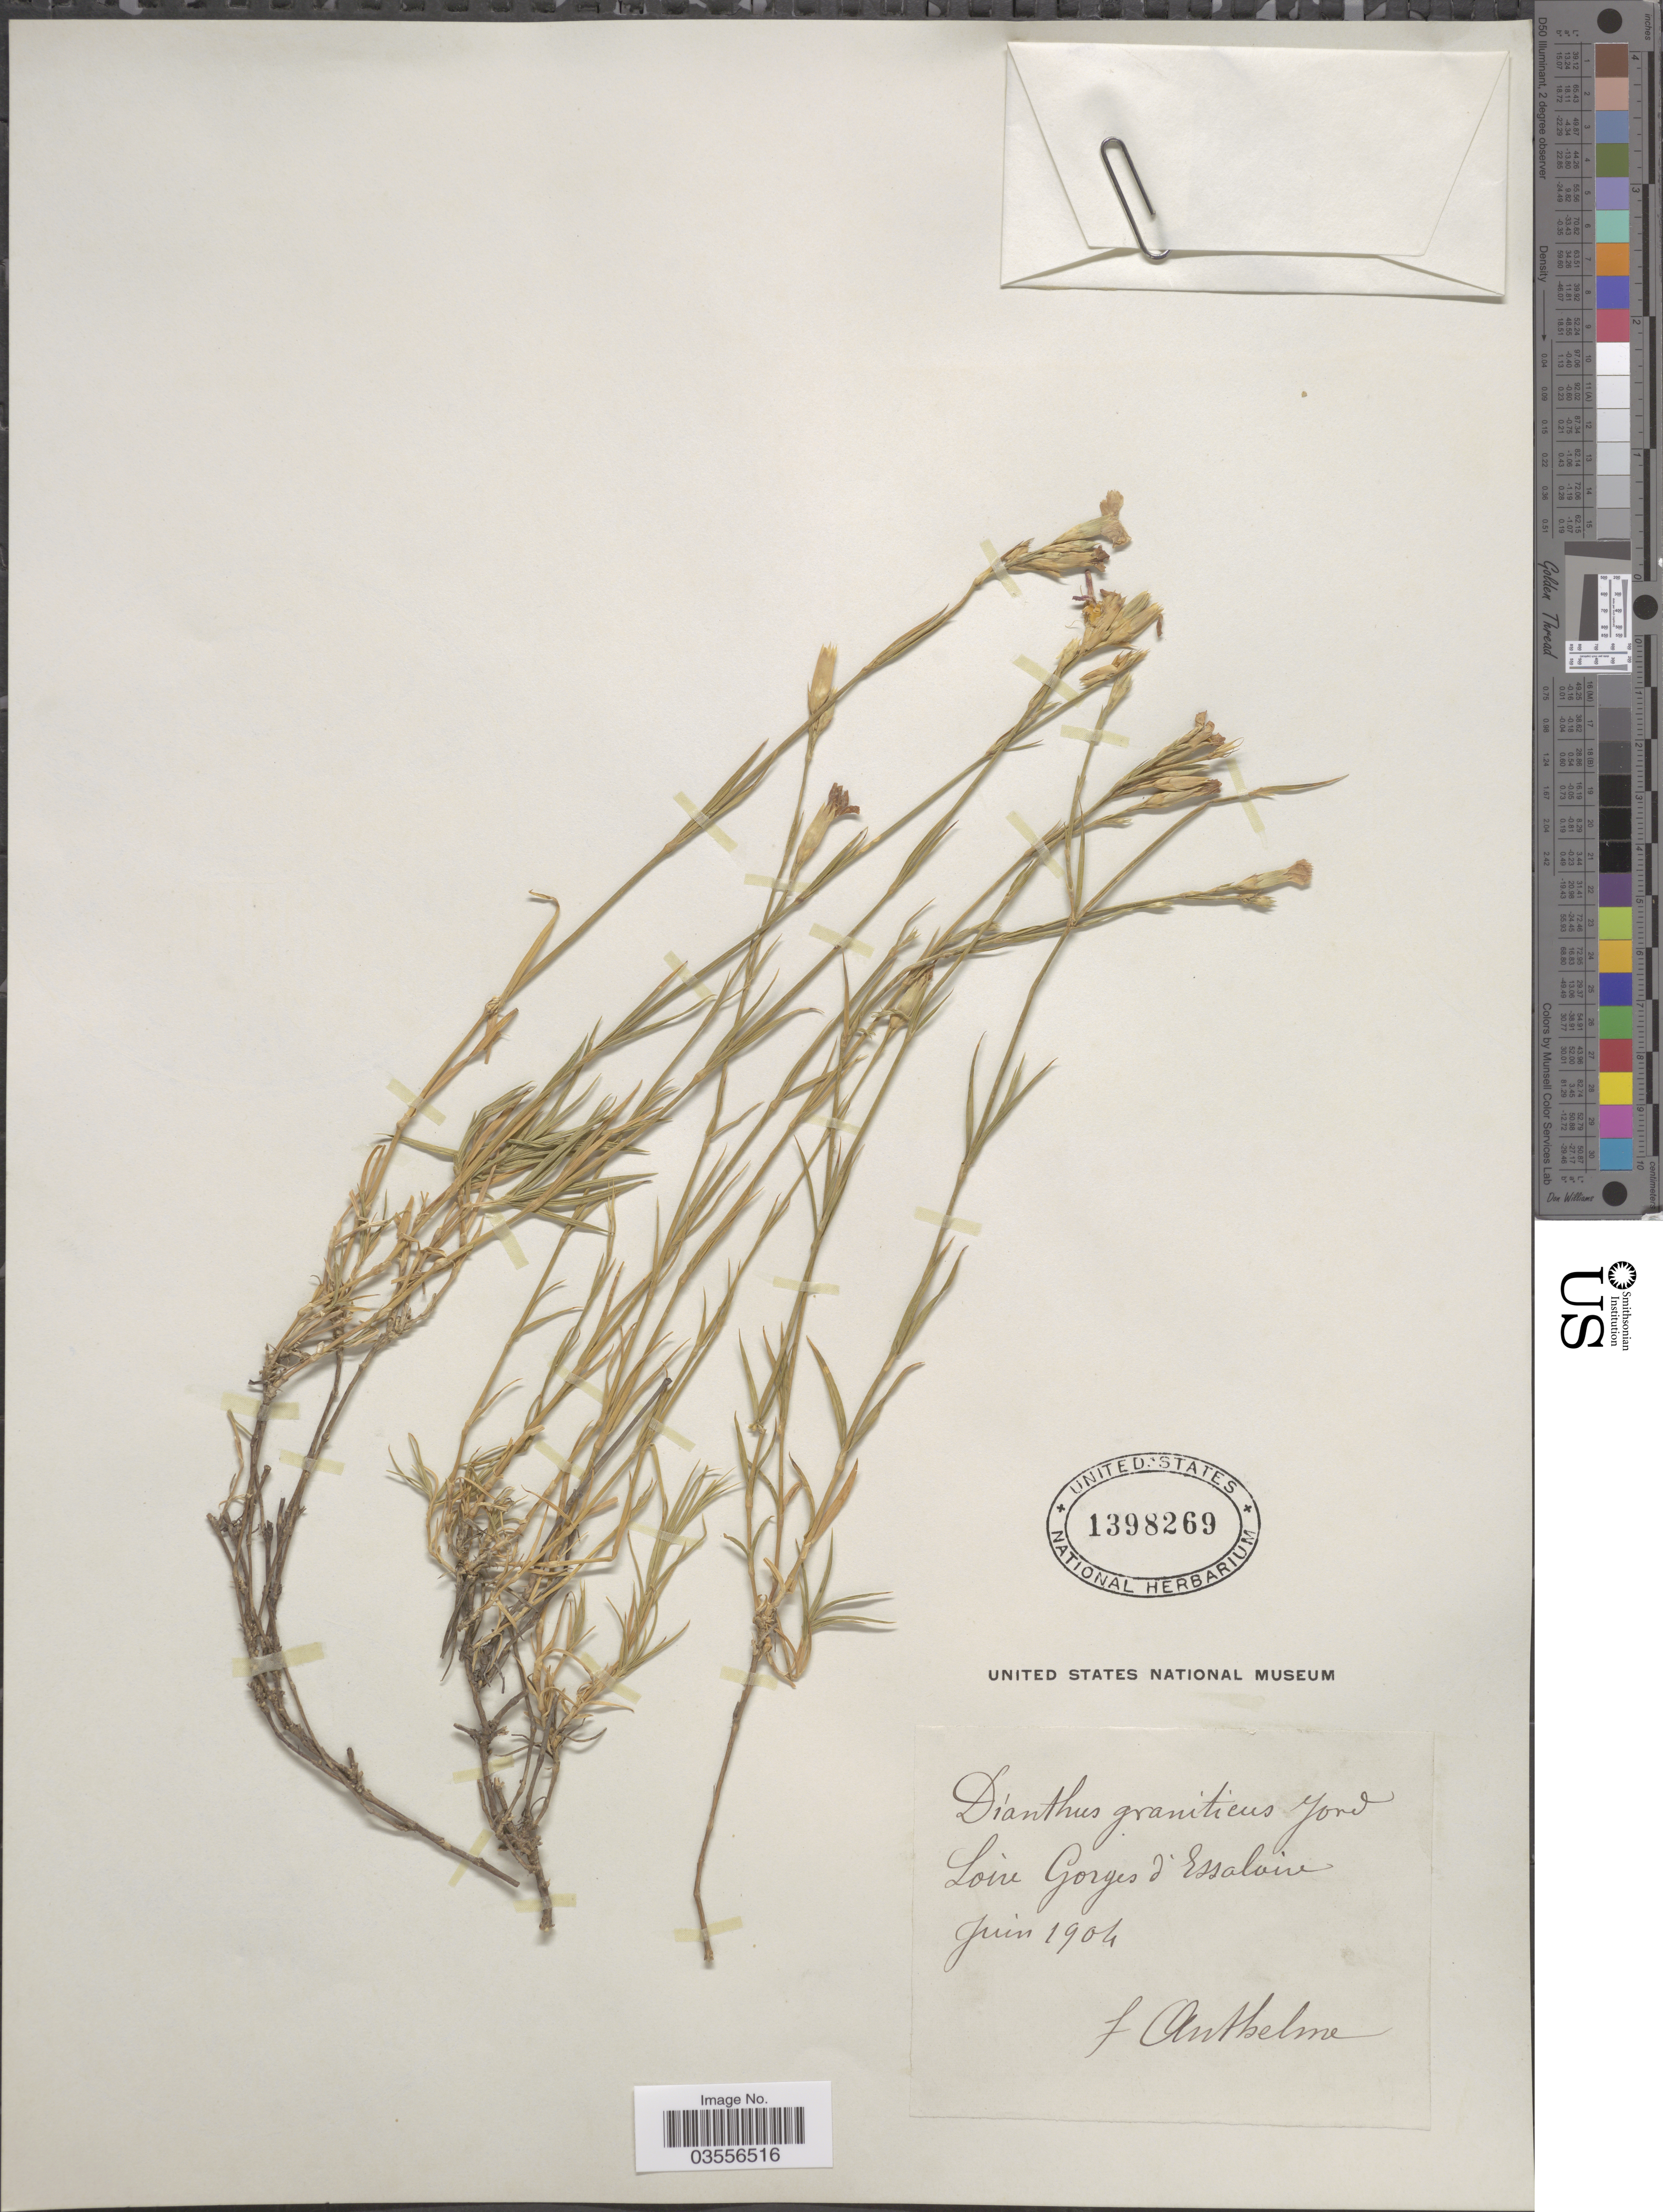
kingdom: Plantae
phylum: Tracheophyta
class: Magnoliopsida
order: Caryophyllales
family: Caryophyllaceae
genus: Dianthus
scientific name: Dianthus graniticus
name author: Jord.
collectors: F. Anthelme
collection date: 1904-06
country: France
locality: Loire Gorges d'Essaloire.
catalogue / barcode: US 1398269